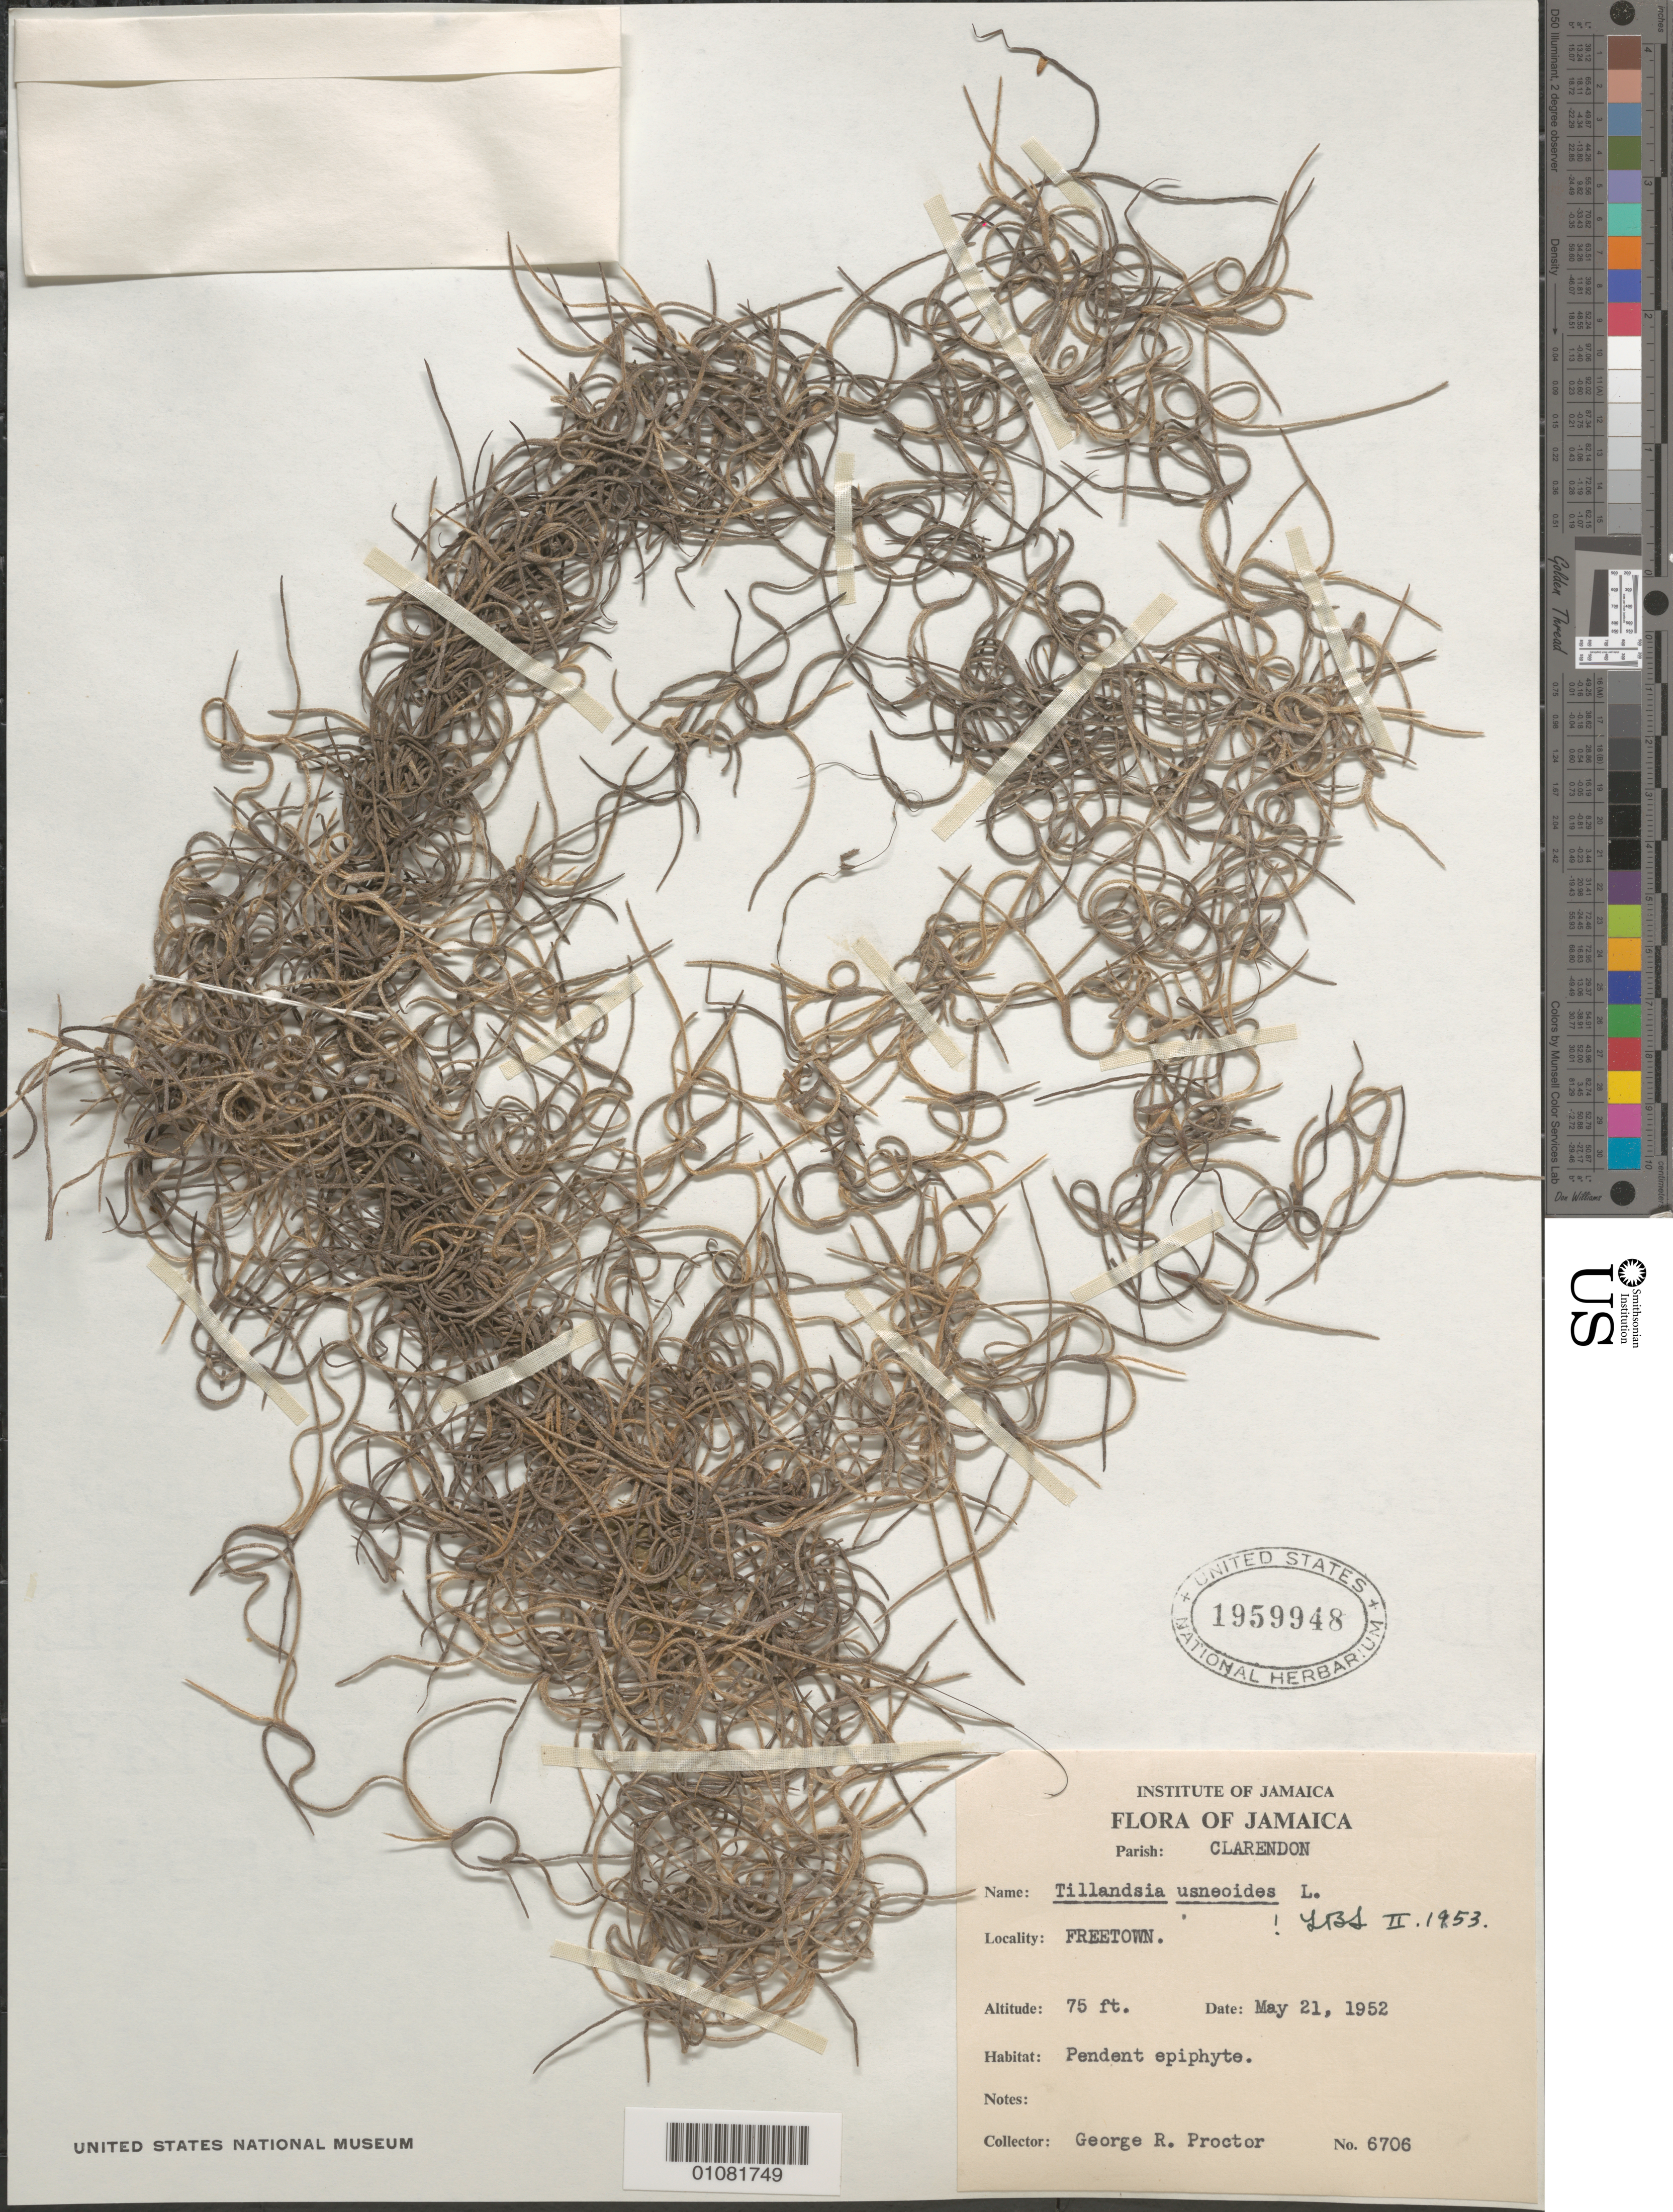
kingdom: Plantae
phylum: Tracheophyta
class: Liliopsida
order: Poales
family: Bromeliaceae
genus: Tillandsia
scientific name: Tillandsia usneoides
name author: (L.) L.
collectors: G. R. Proctor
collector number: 6706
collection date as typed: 21 May 1952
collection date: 1952-05-21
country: Jamaica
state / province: Clarendon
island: Jamaica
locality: Freetown.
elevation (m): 23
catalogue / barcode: US 1959948